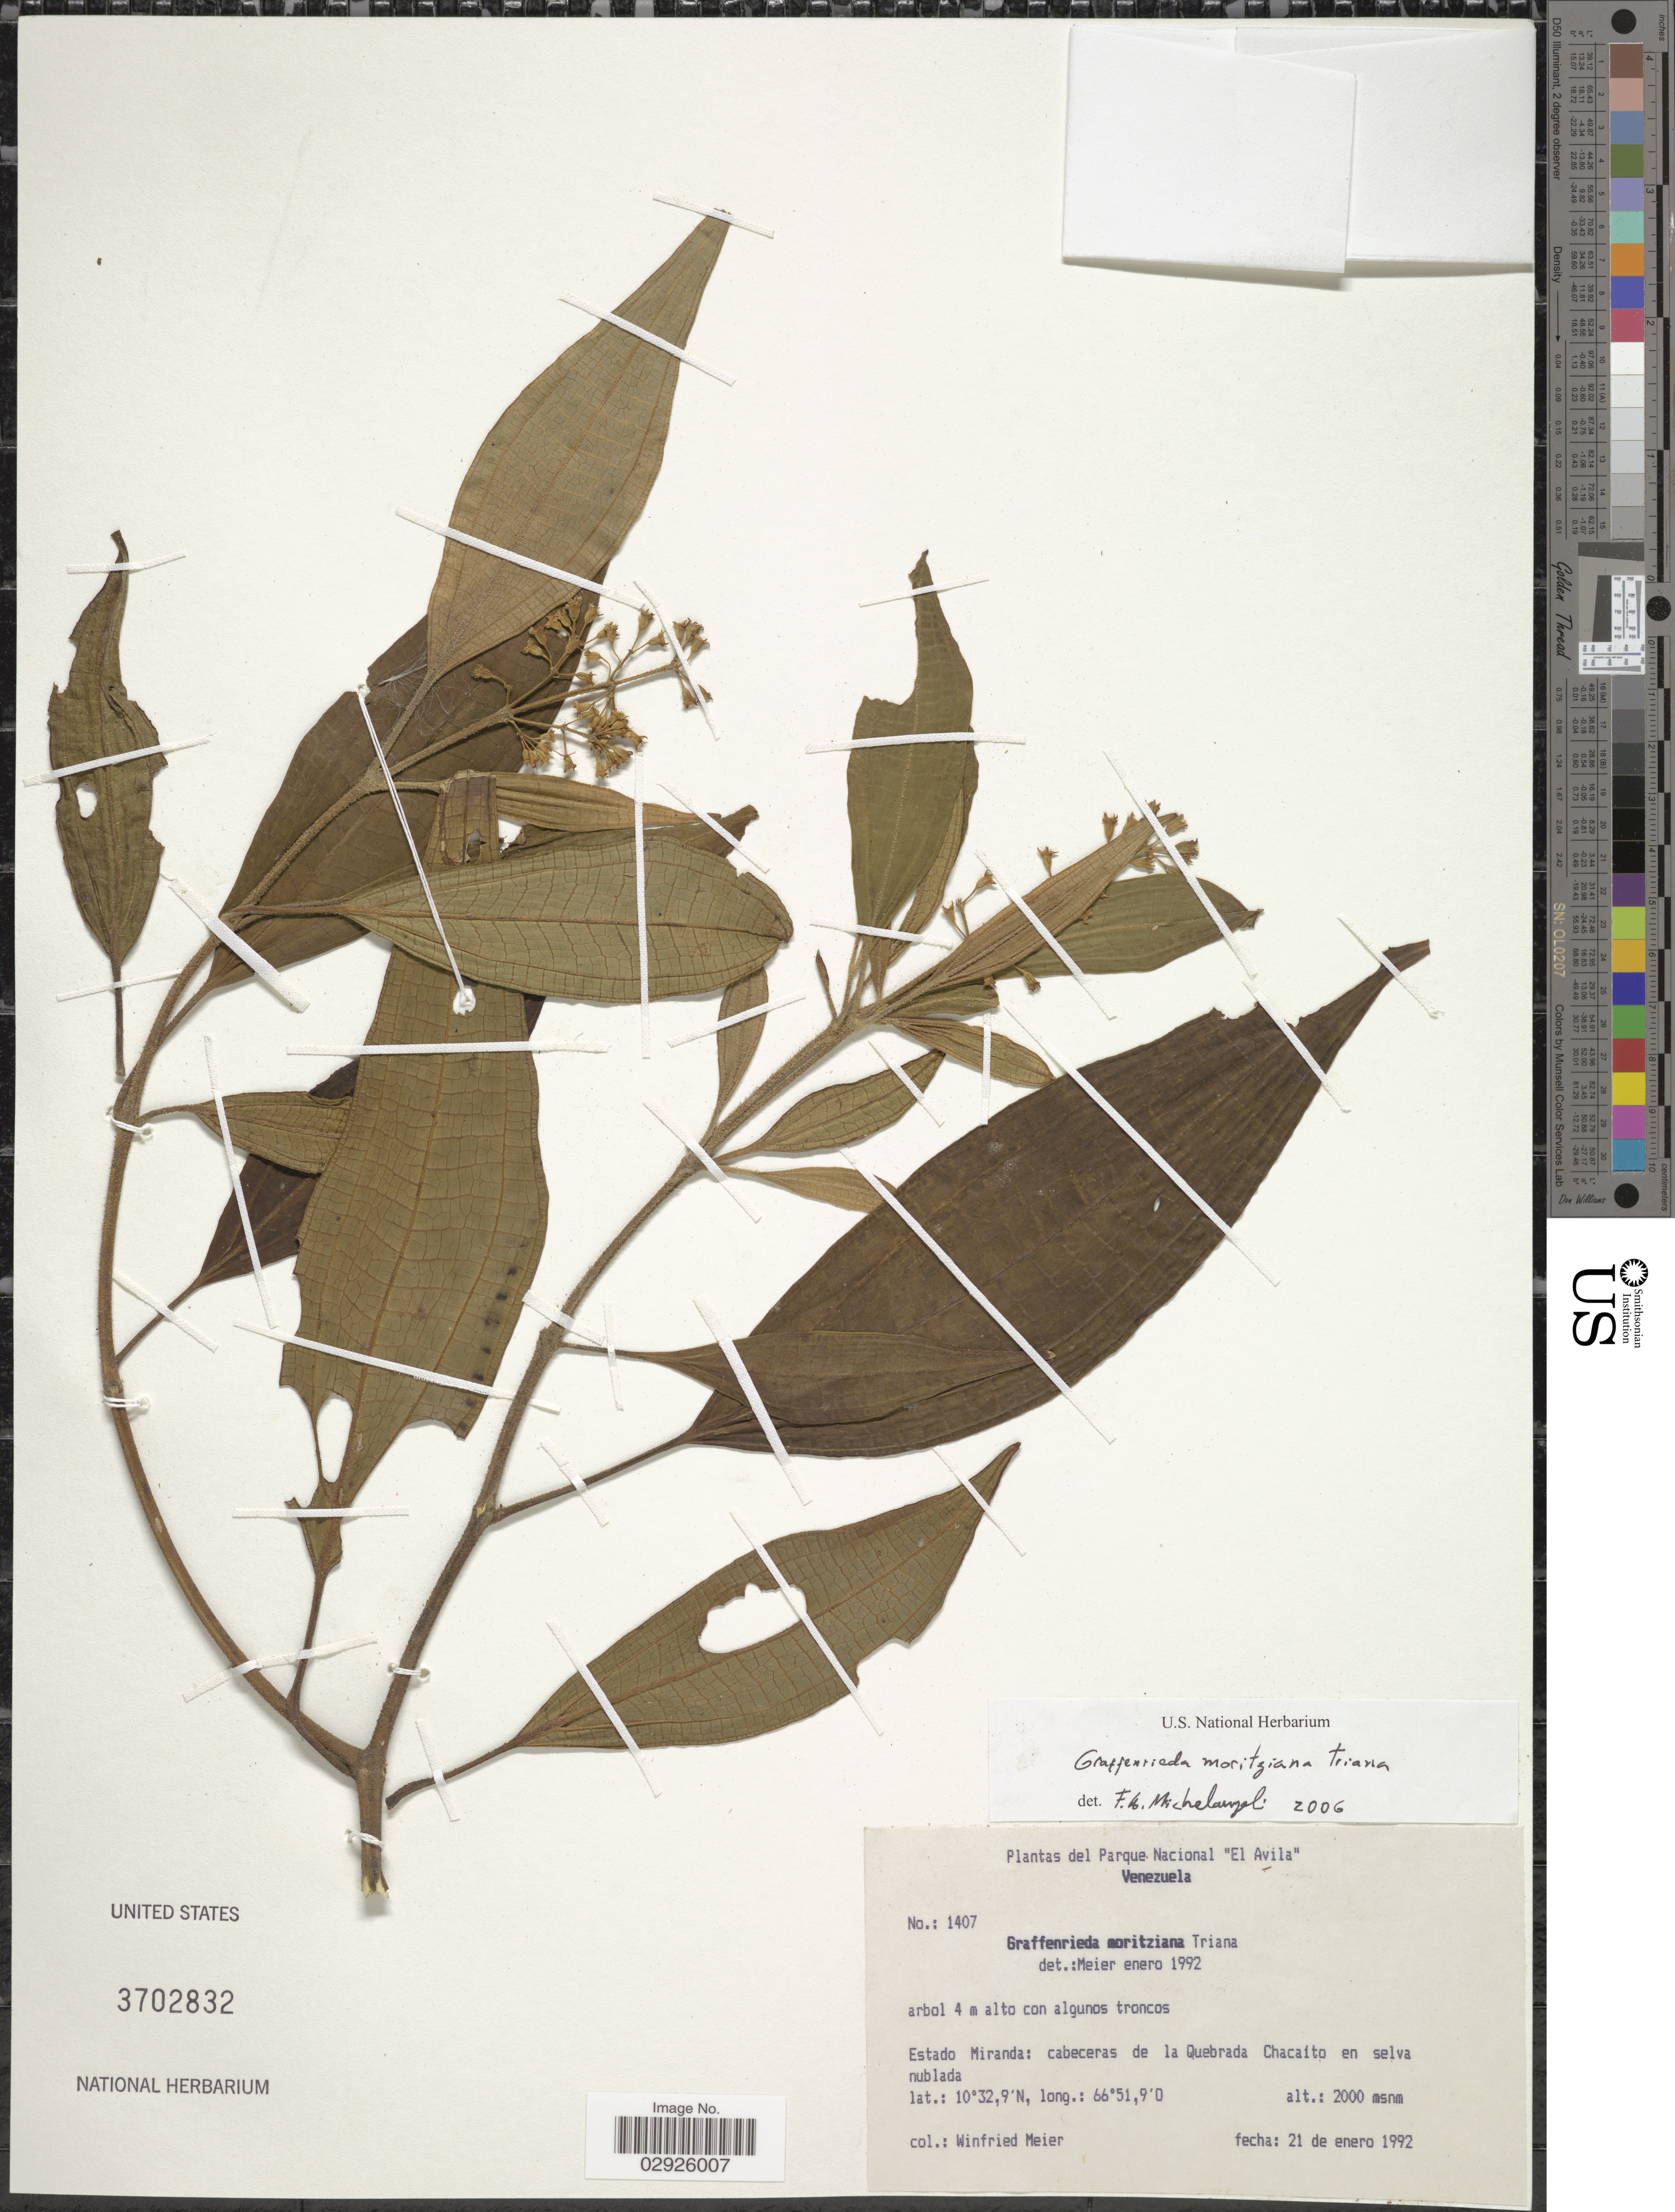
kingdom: Plantae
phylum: Tracheophyta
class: Magnoliopsida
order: Myrtales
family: Melastomataceae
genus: Graffenrieda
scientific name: Graffenrieda moritziana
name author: Triana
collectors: W. Meier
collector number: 1407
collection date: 1992-01-21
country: Venezuela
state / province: Miranda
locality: Parque Nacional "El Avila". Cabeceras de la Quebrada Chacaíto en selva nublada.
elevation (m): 2000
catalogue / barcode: US 3702832